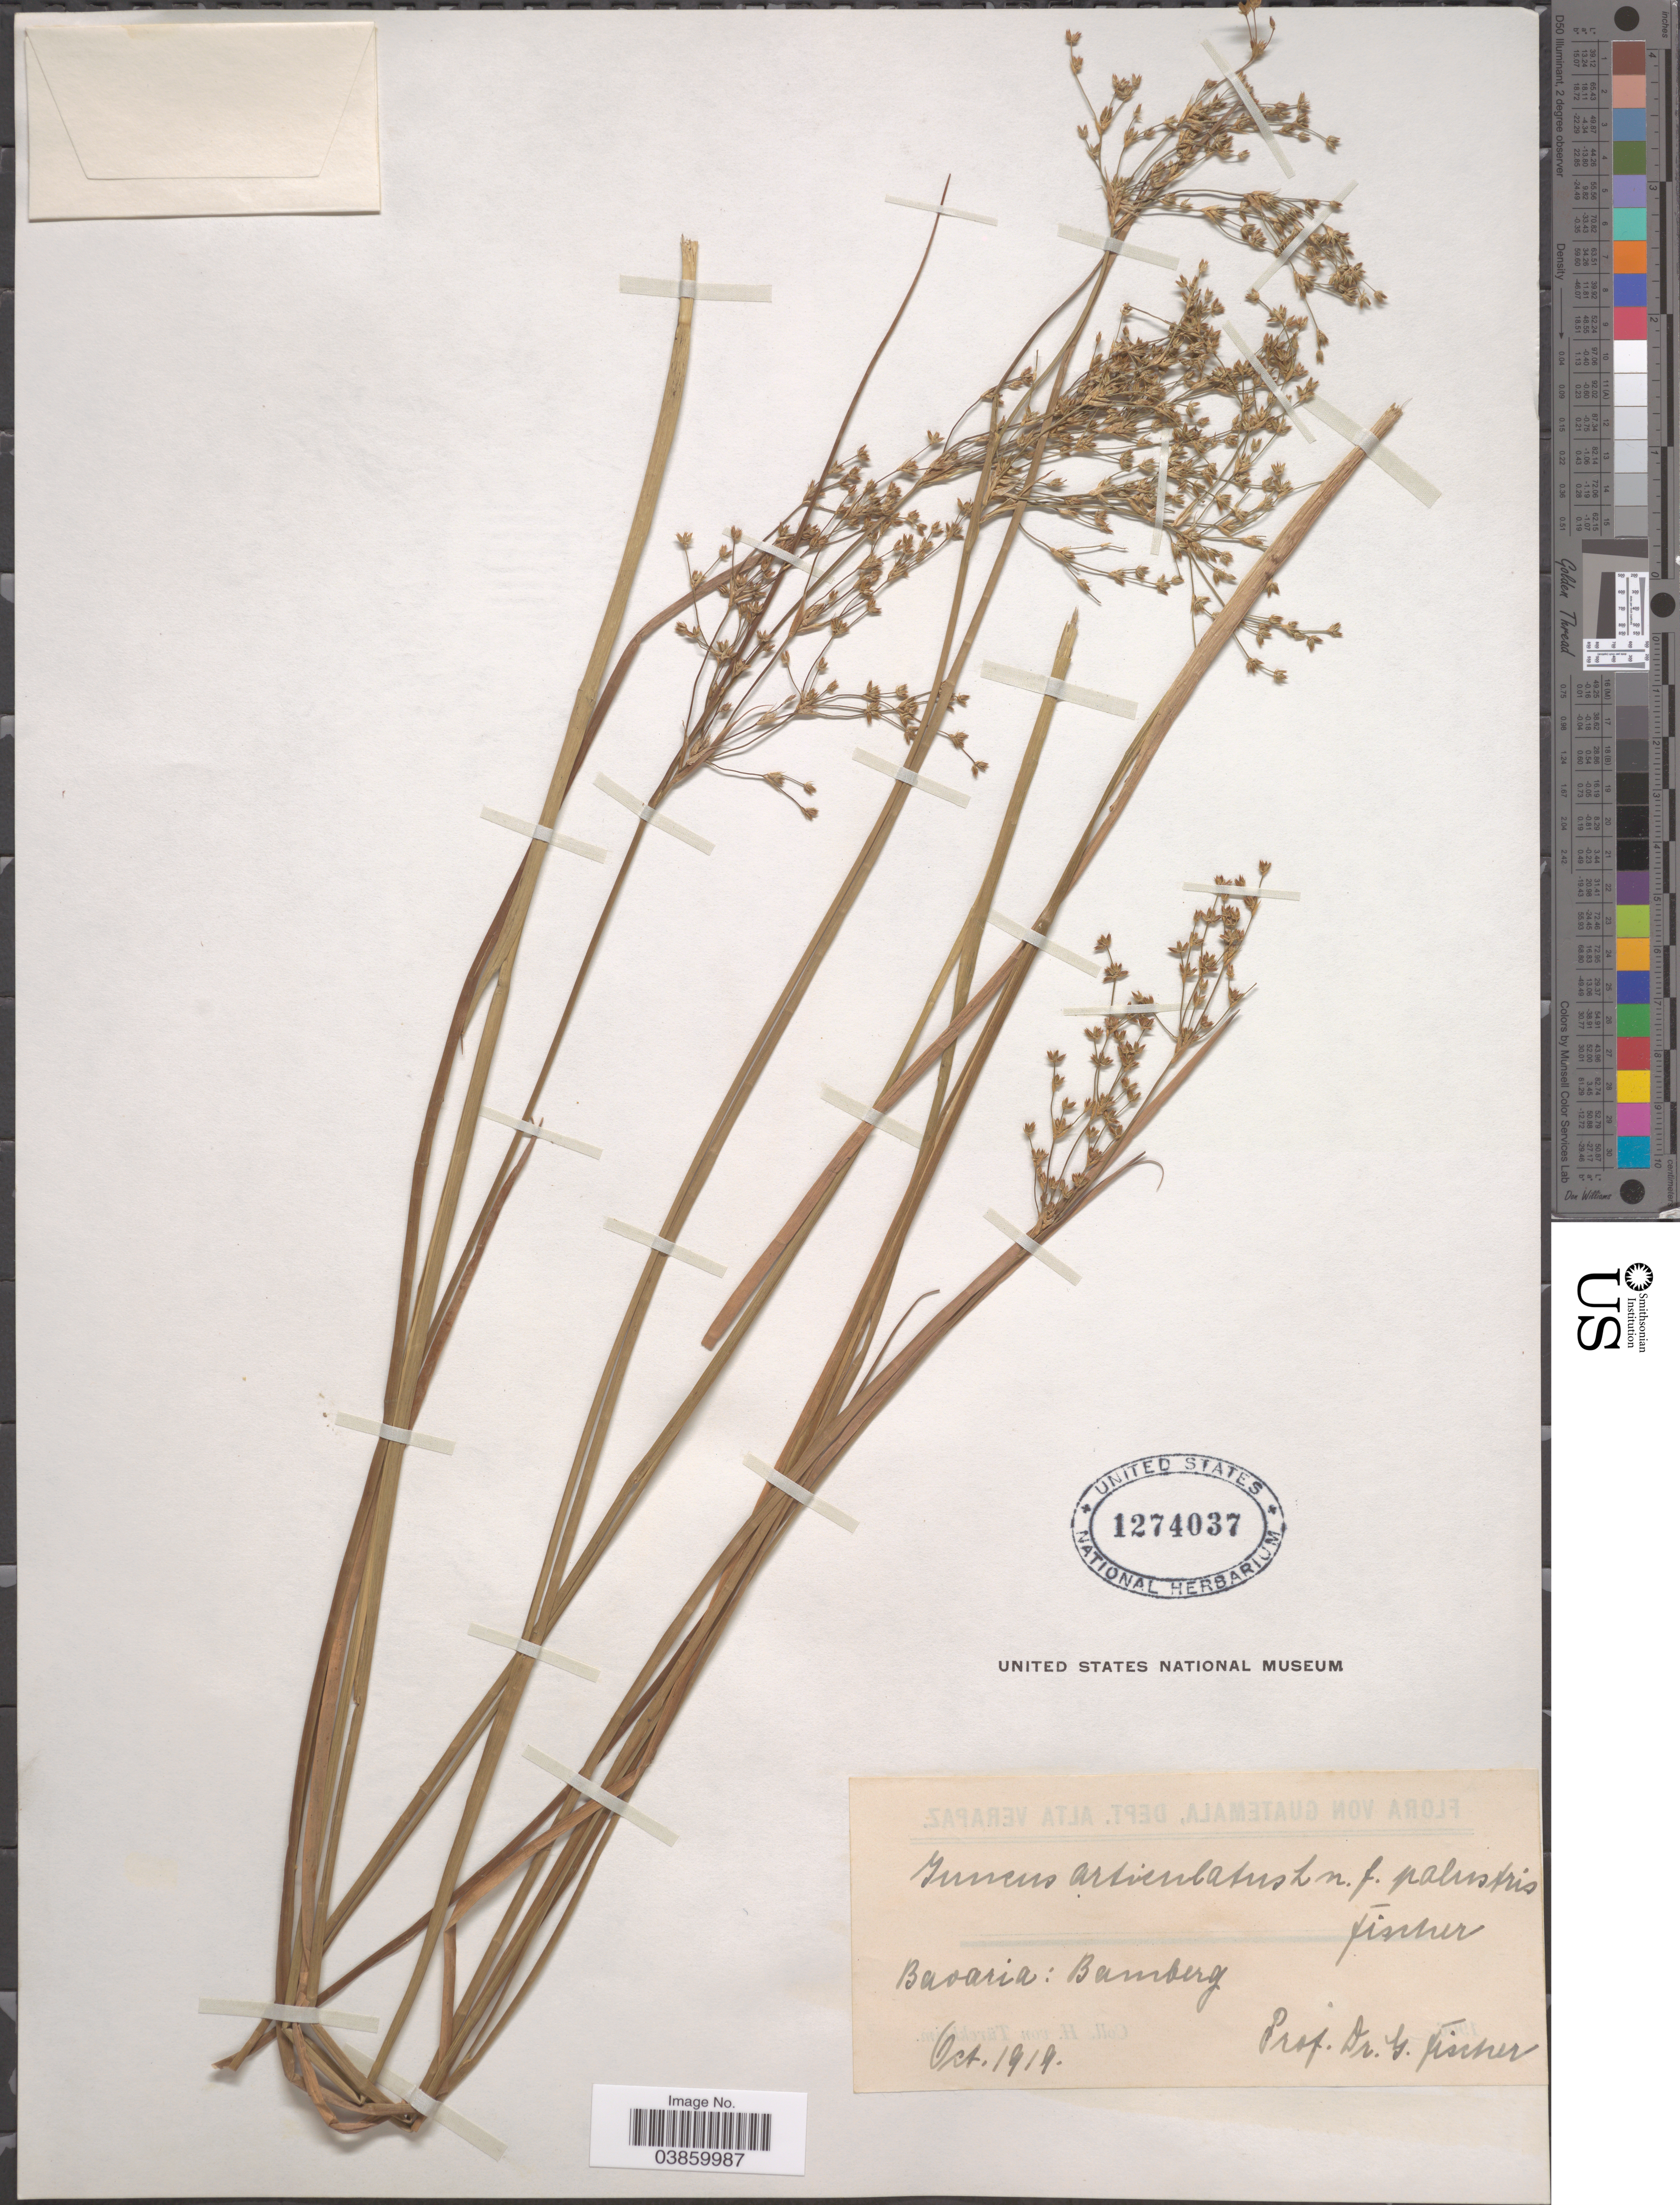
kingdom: Plantae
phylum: Tracheophyta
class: Liliopsida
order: Poales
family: Juncaceae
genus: Juncus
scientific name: Juncus articulatus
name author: L.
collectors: G. Fischer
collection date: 1919-10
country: Germany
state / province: Bayern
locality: Bavaria: Bamberg.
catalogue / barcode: US 1274037